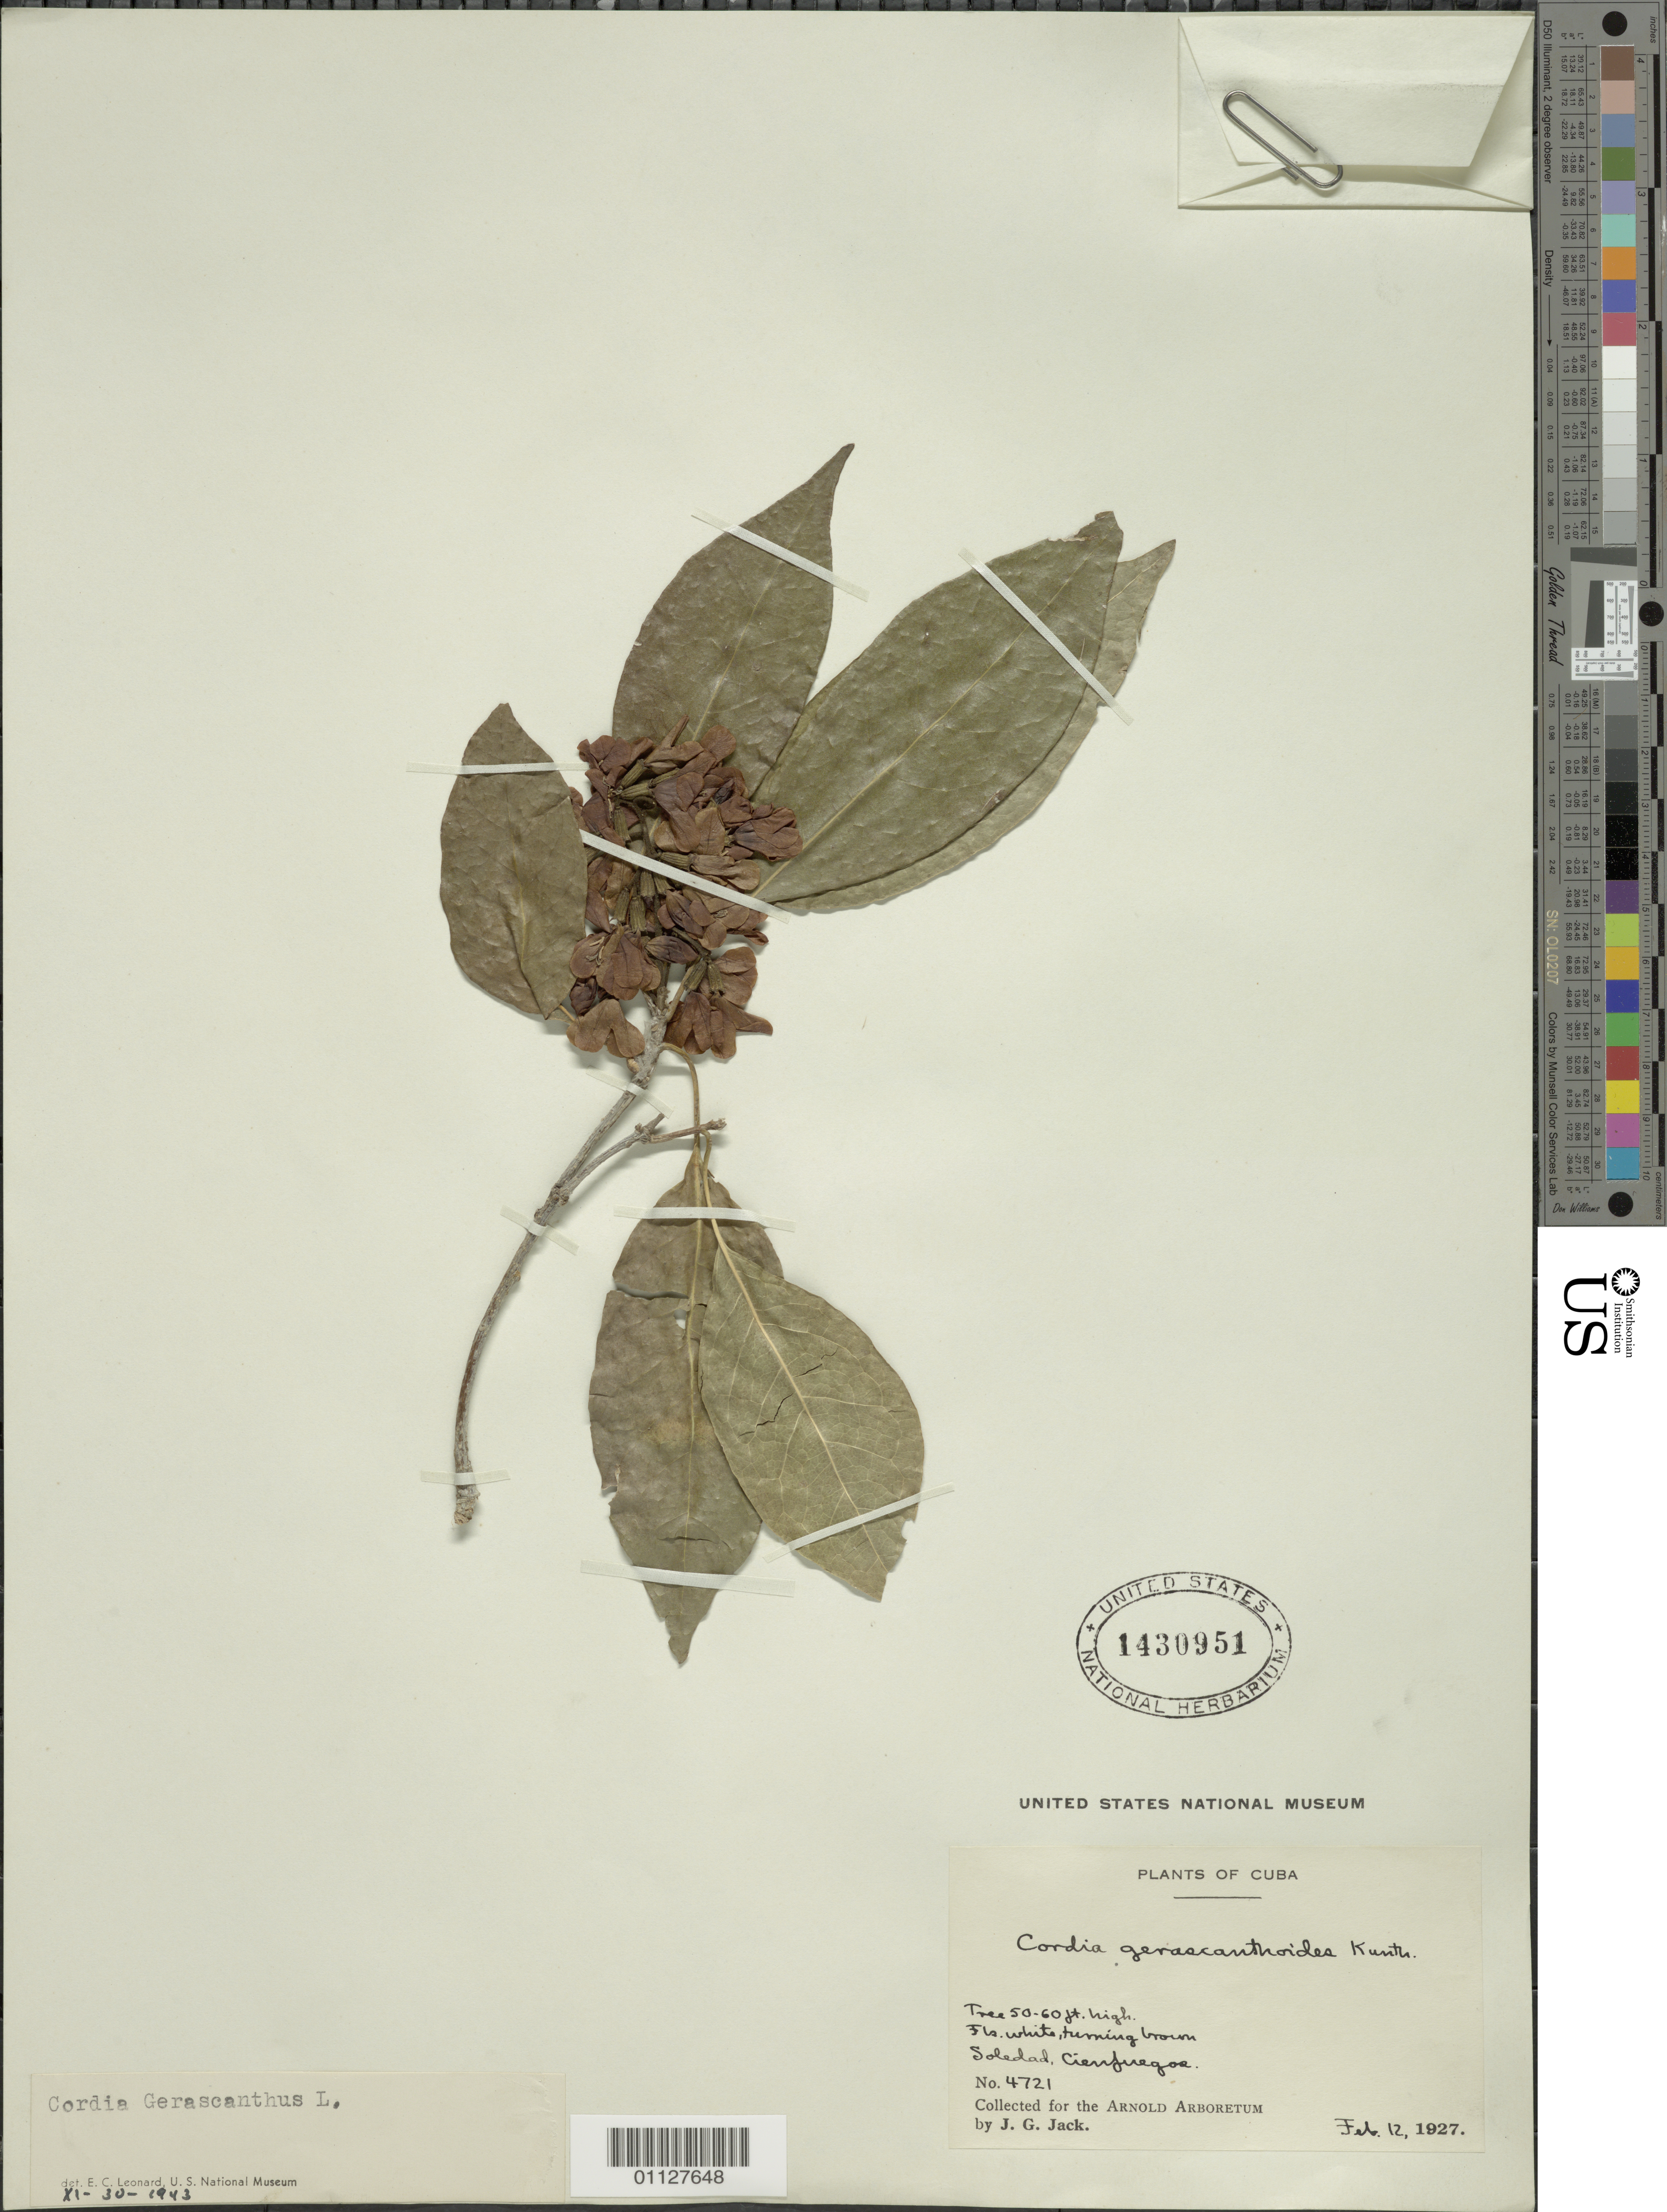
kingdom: Plantae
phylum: Tracheophyta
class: Magnoliopsida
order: Boraginales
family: Cordiaceae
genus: Cordia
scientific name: Cordia gerascanthus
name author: L.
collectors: J. G. Jack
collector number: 4721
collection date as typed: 12 Feb 1927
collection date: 1927-02-12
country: Cuba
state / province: Cienfuegos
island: Cuba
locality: Soledad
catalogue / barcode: US 1430951